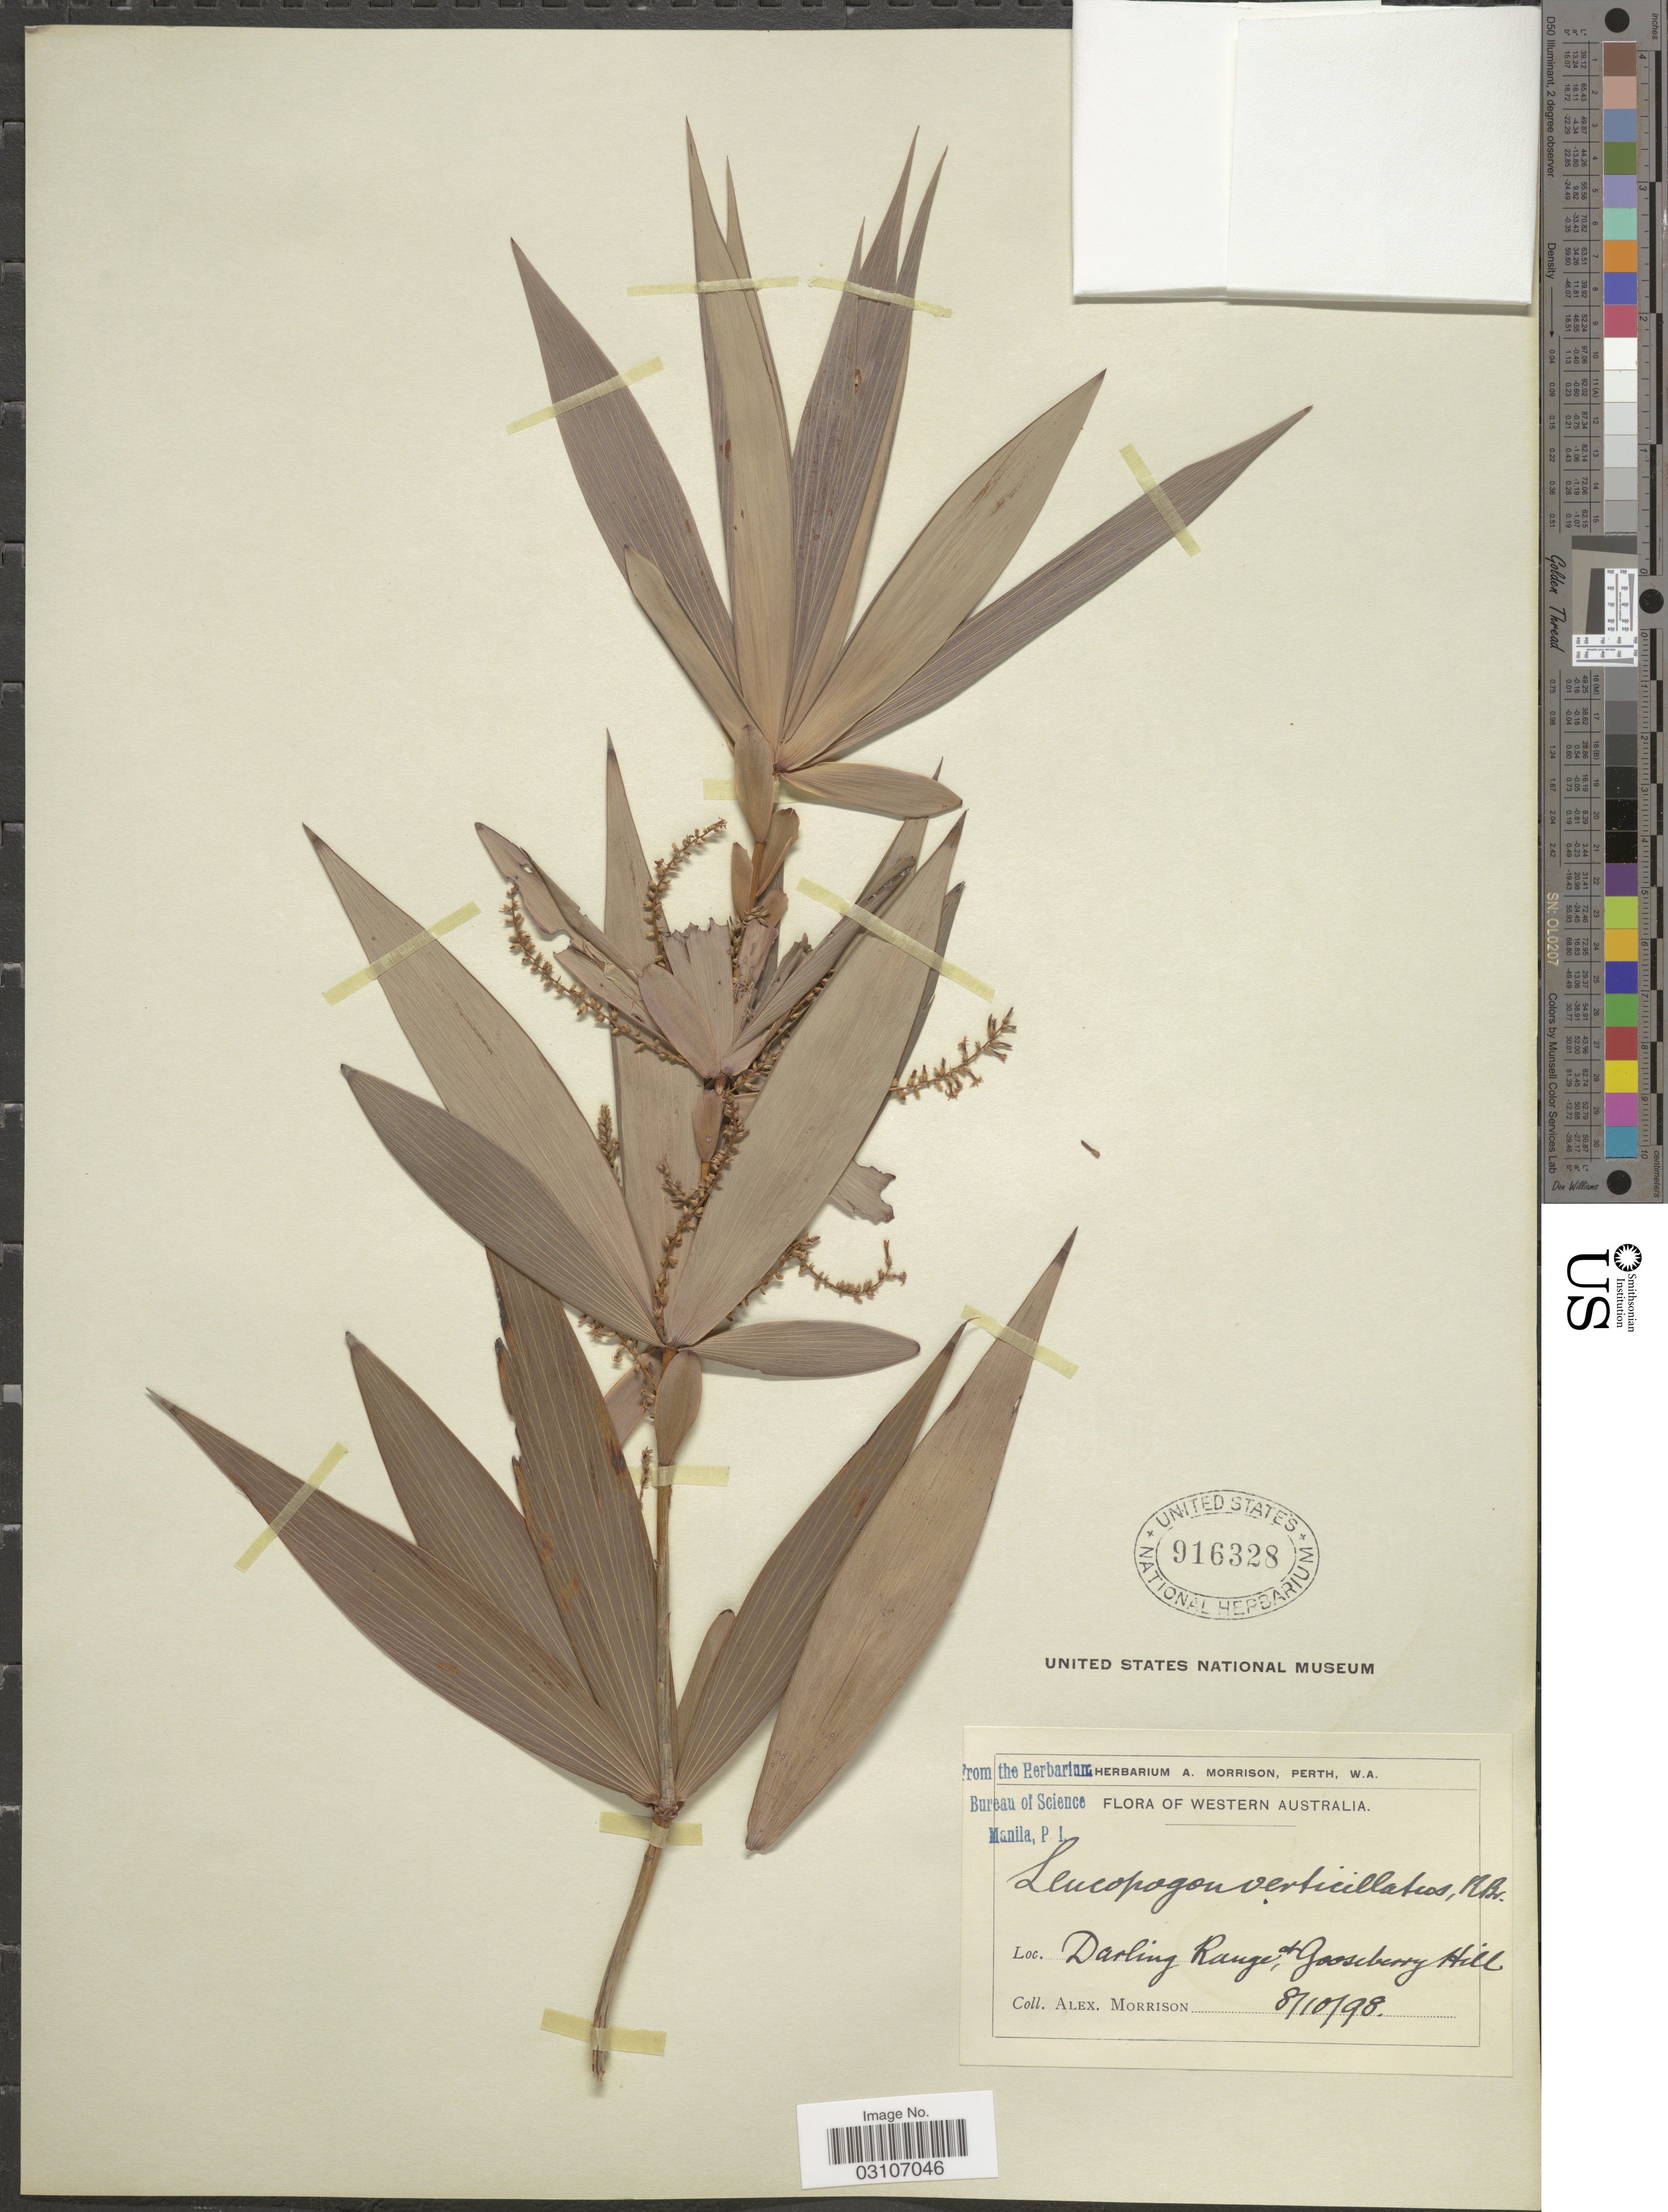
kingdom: Plantae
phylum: Tracheophyta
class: Magnoliopsida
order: Ericales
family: Ericaceae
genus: Leucopogon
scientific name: Leucopogon verticillatus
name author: R. Br.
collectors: A. Morrison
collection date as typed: Transcribed d/m/y: 8/10/98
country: Australia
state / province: Western Australia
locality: Darling Range, at Gooseberry Hill.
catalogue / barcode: US 916328